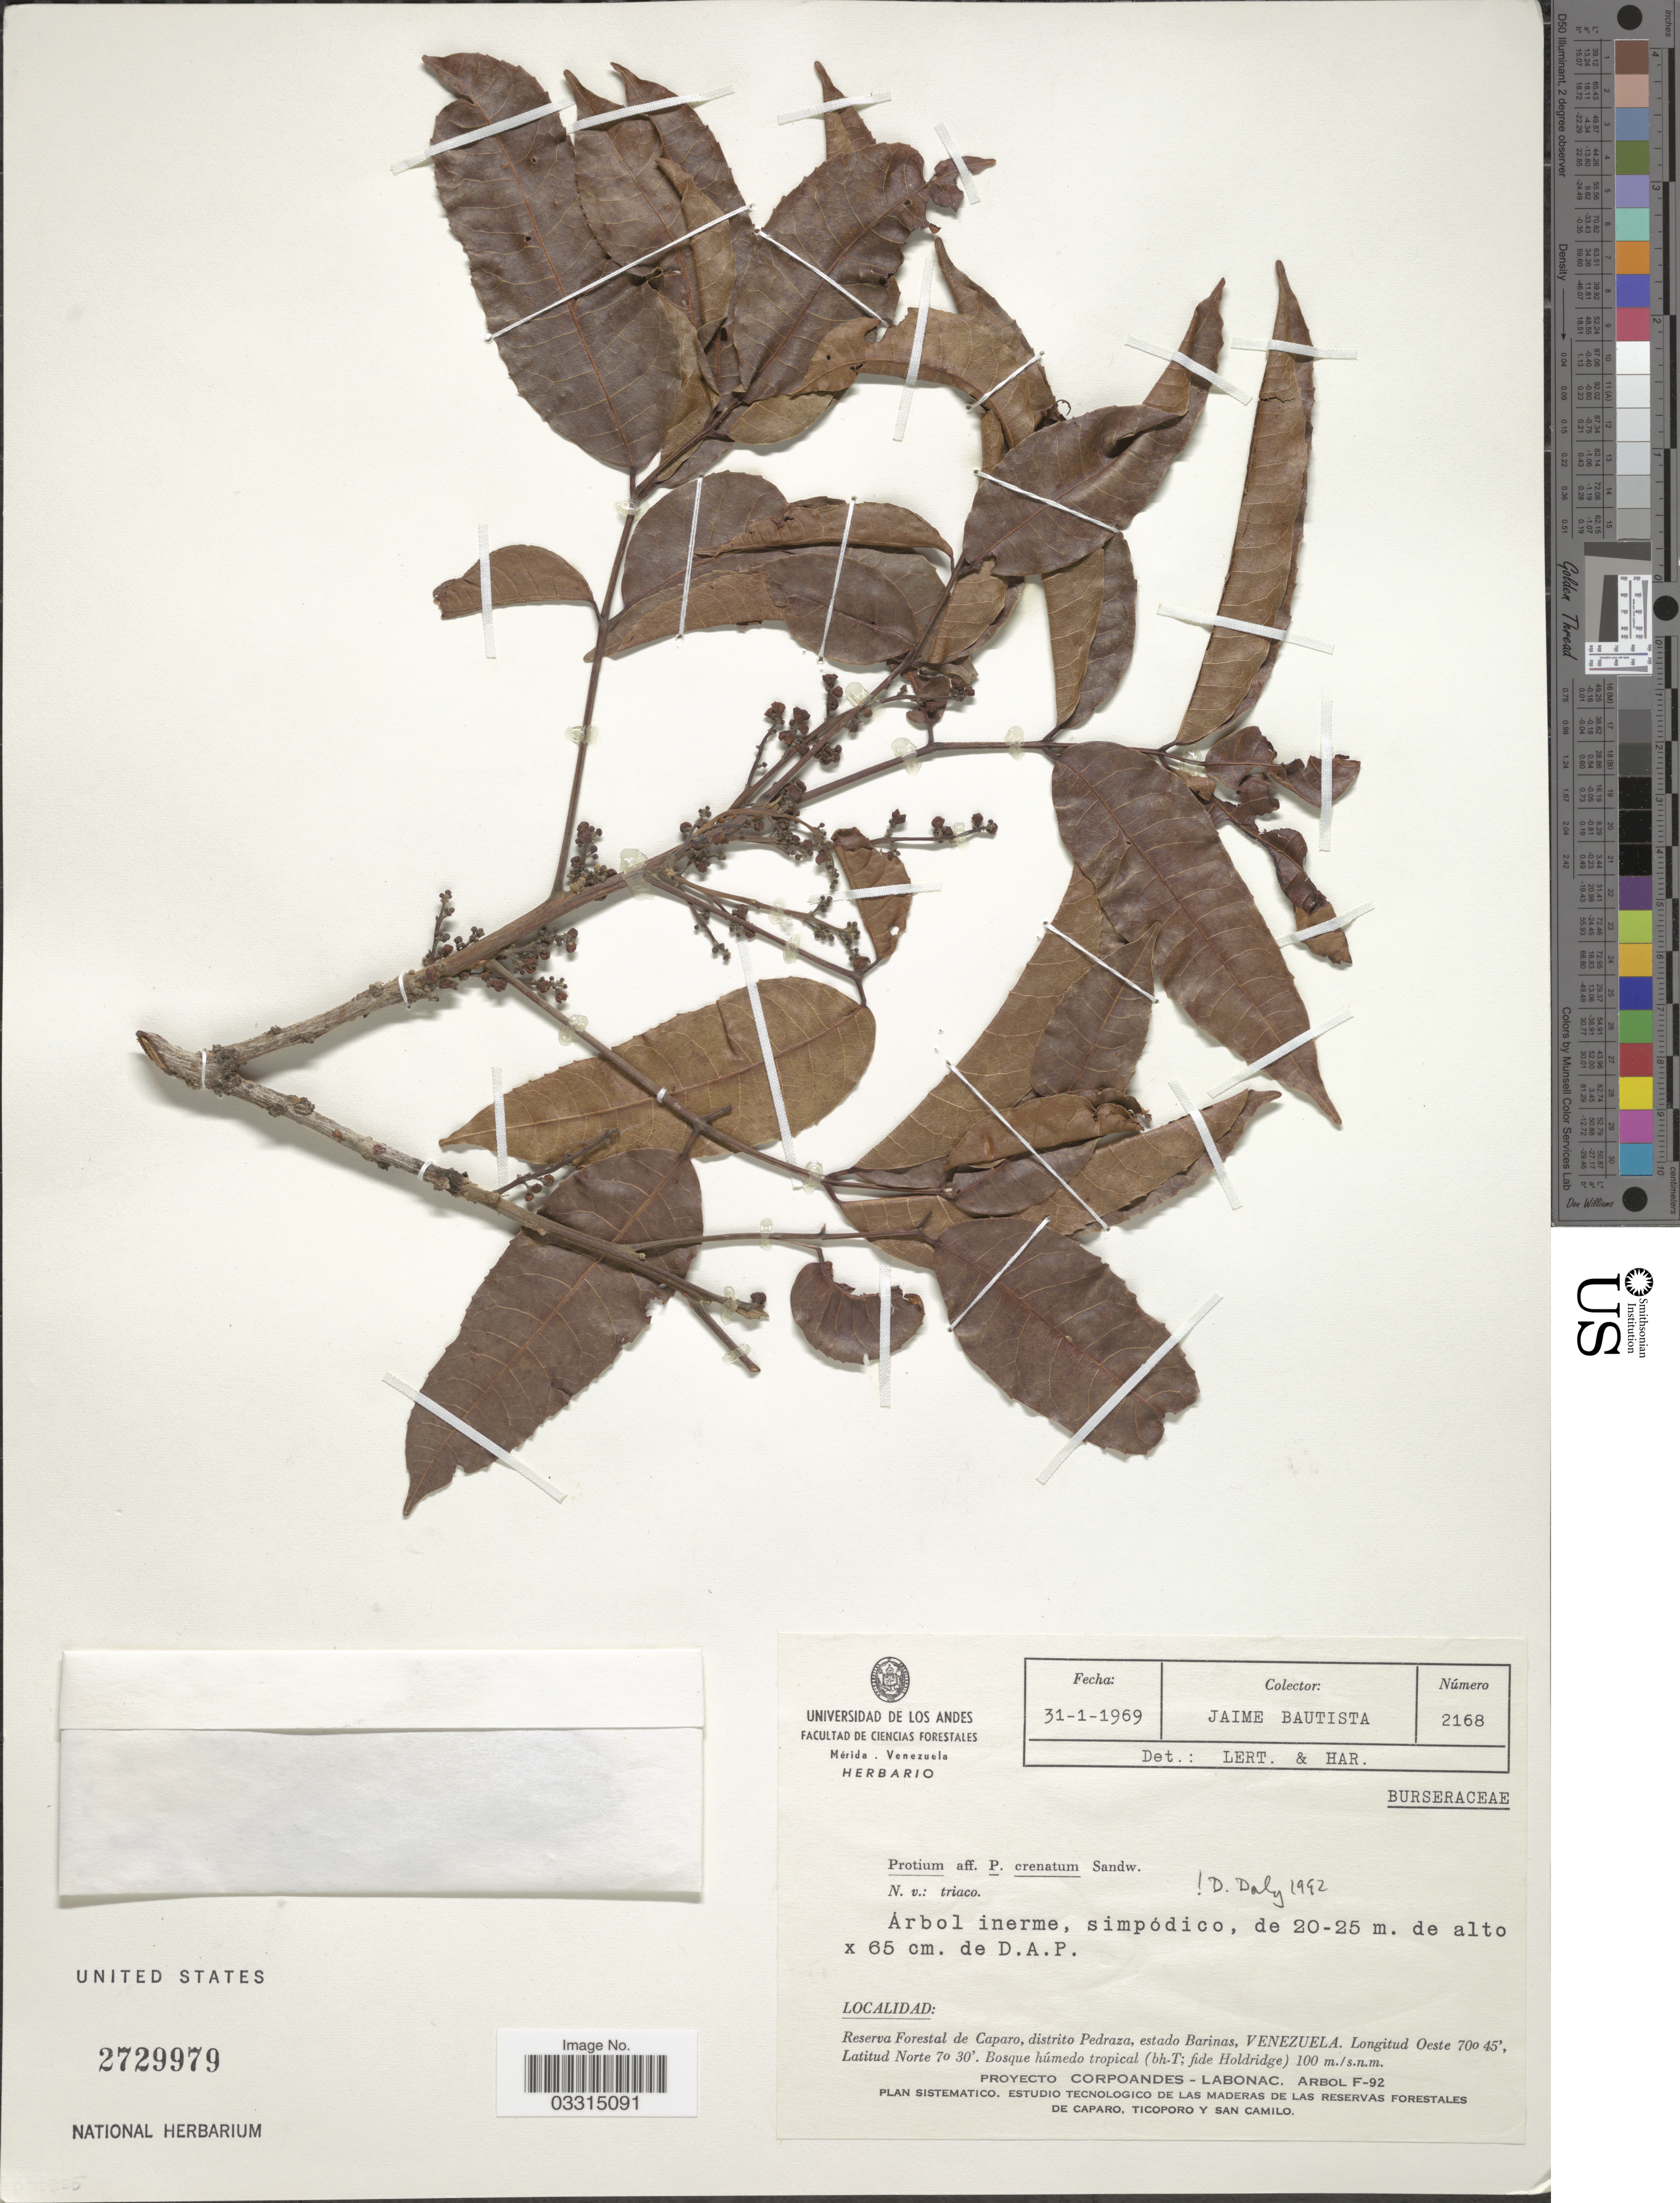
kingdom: Plantae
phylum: Tracheophyta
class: Magnoliopsida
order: Sapindales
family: Burseraceae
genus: Protium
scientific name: Protium crenatum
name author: Sandwith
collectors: J. A. Bautista B.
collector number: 2168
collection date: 1969-01-31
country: Venezuela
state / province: Barinas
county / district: Pedraza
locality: Reserva Forestal de Caparo, distrito Pedraza.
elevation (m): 100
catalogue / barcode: US 2729979